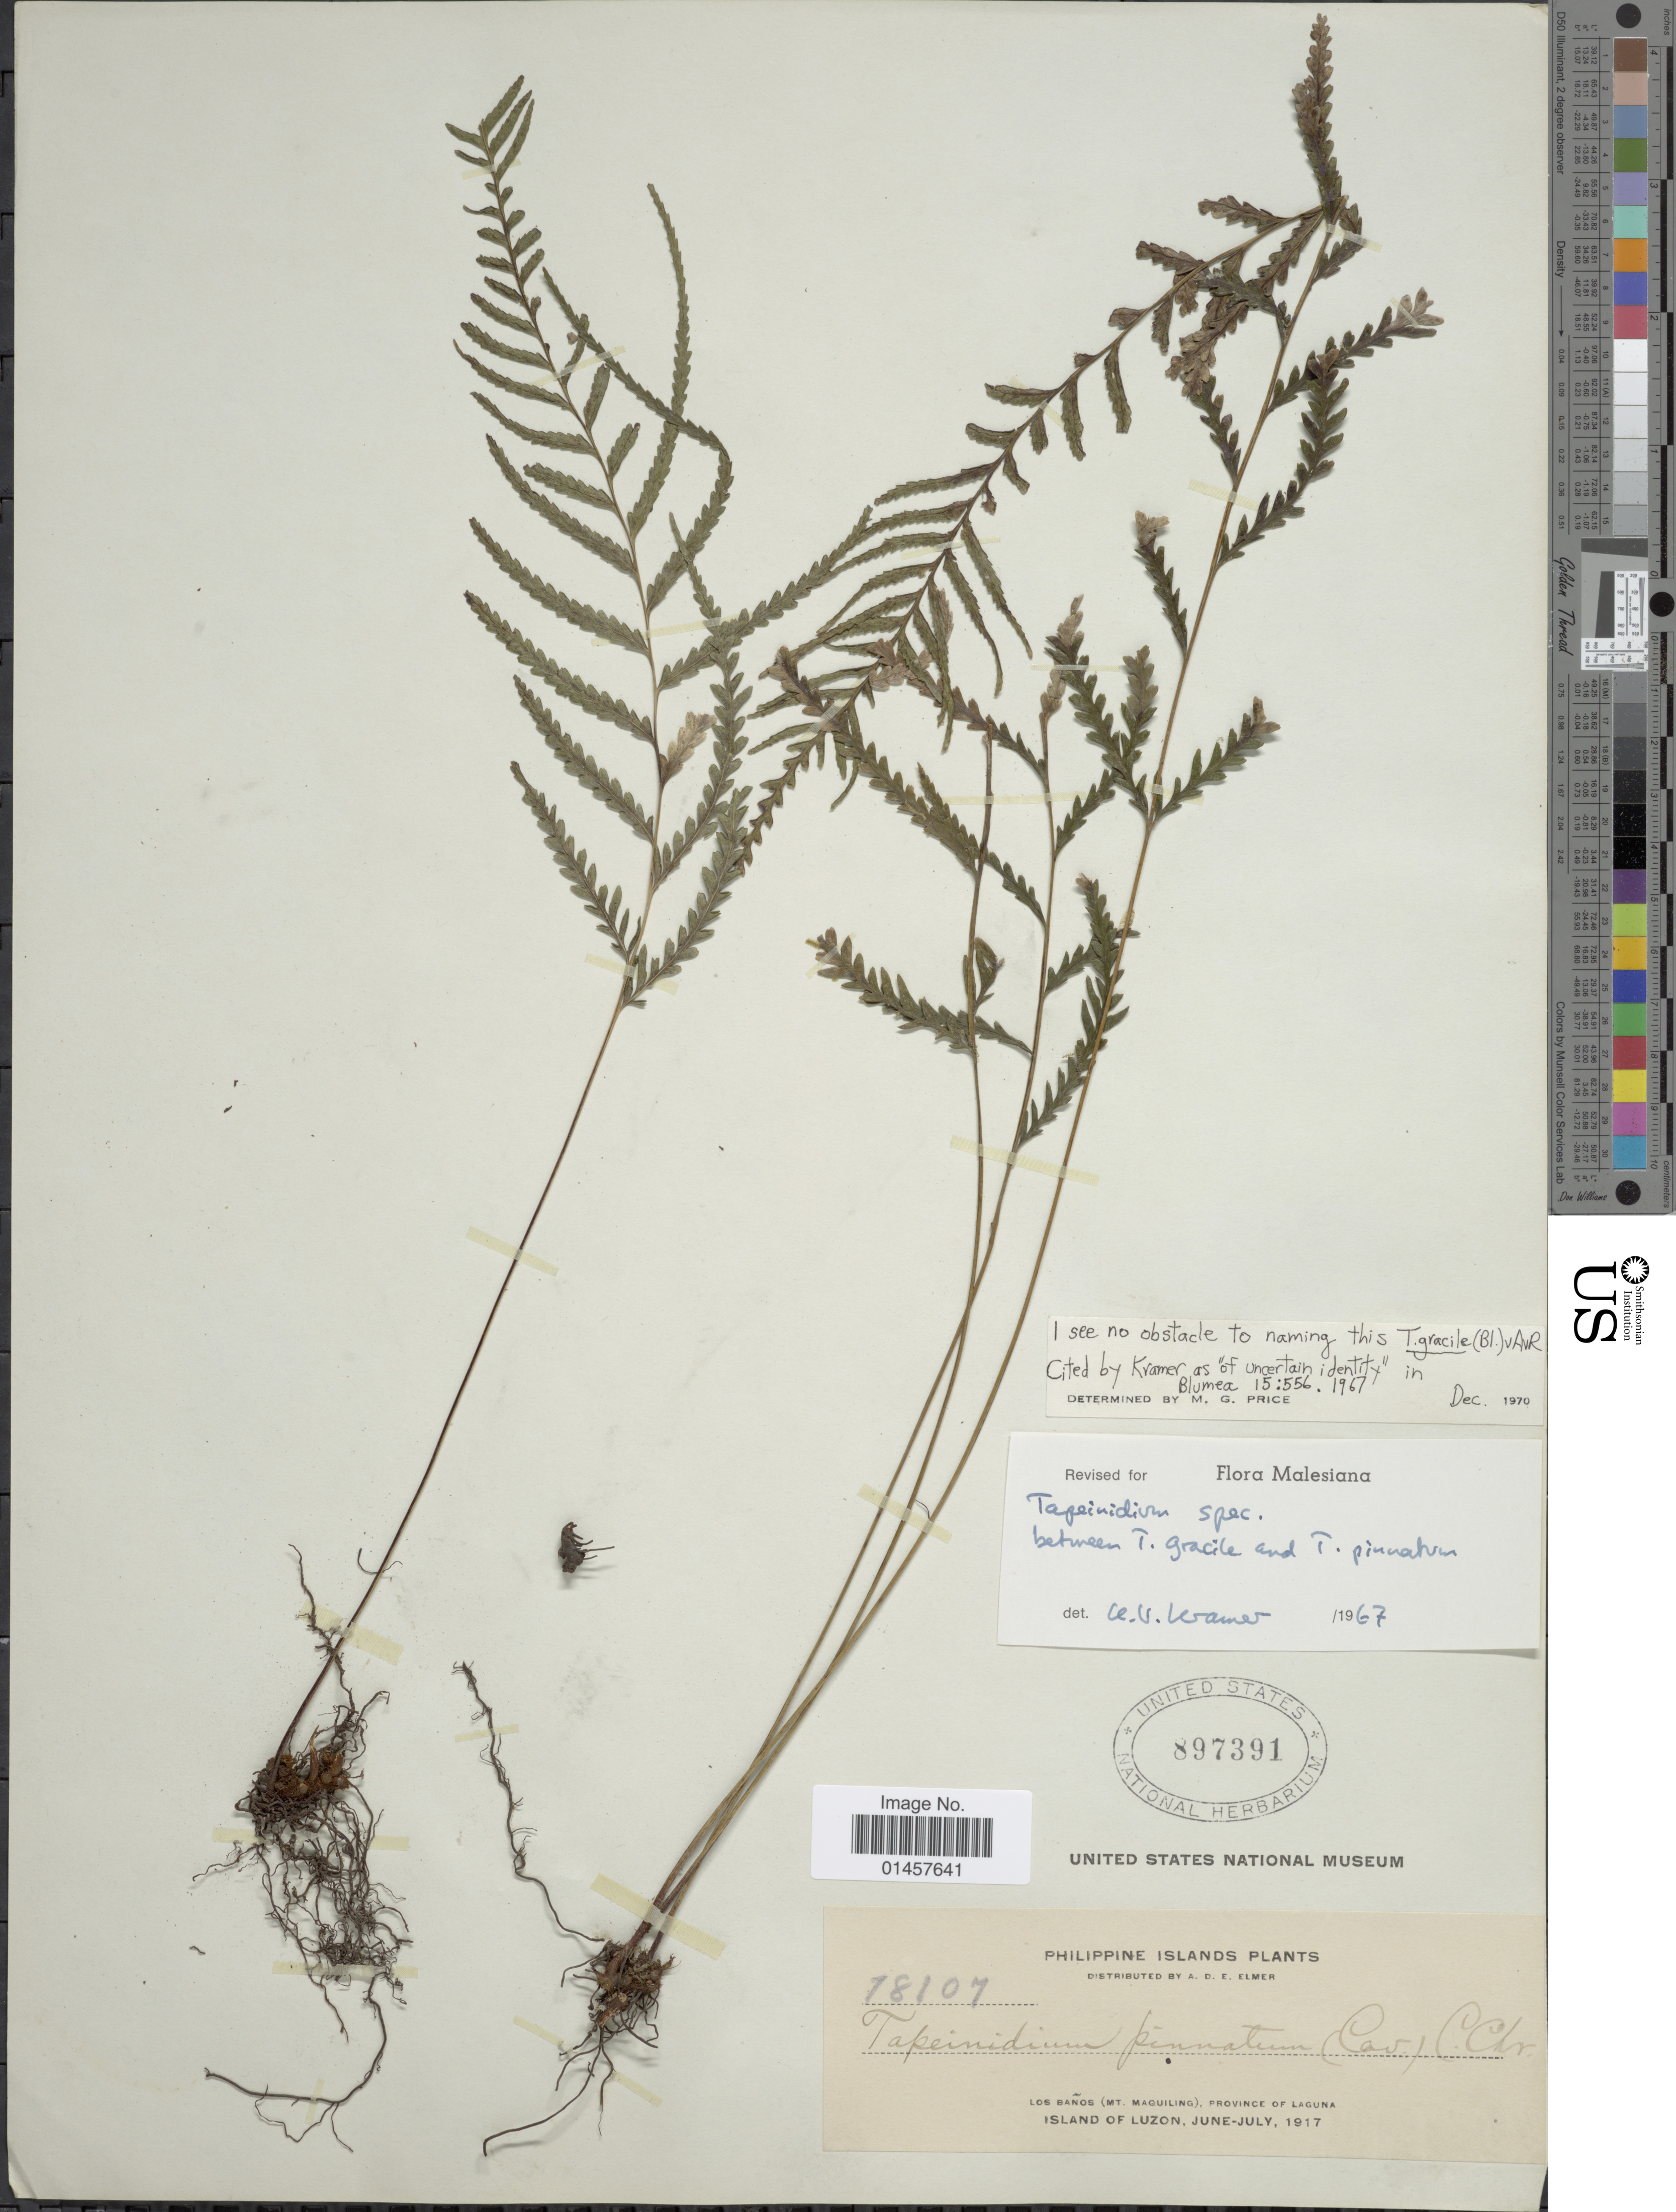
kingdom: Plantae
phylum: Tracheophyta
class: Polypodiopsida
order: Polypodiales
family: Lindsaeaceae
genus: Tapeinidium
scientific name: Tapeinidium gracile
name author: (Blume) Alderw.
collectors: A. D. E. Elmer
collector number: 78107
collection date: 1917-06/1917-07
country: Philippines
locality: Los Baños(Mt. Maquiling), province of Laguna, Island of Luzon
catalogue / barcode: US 897391